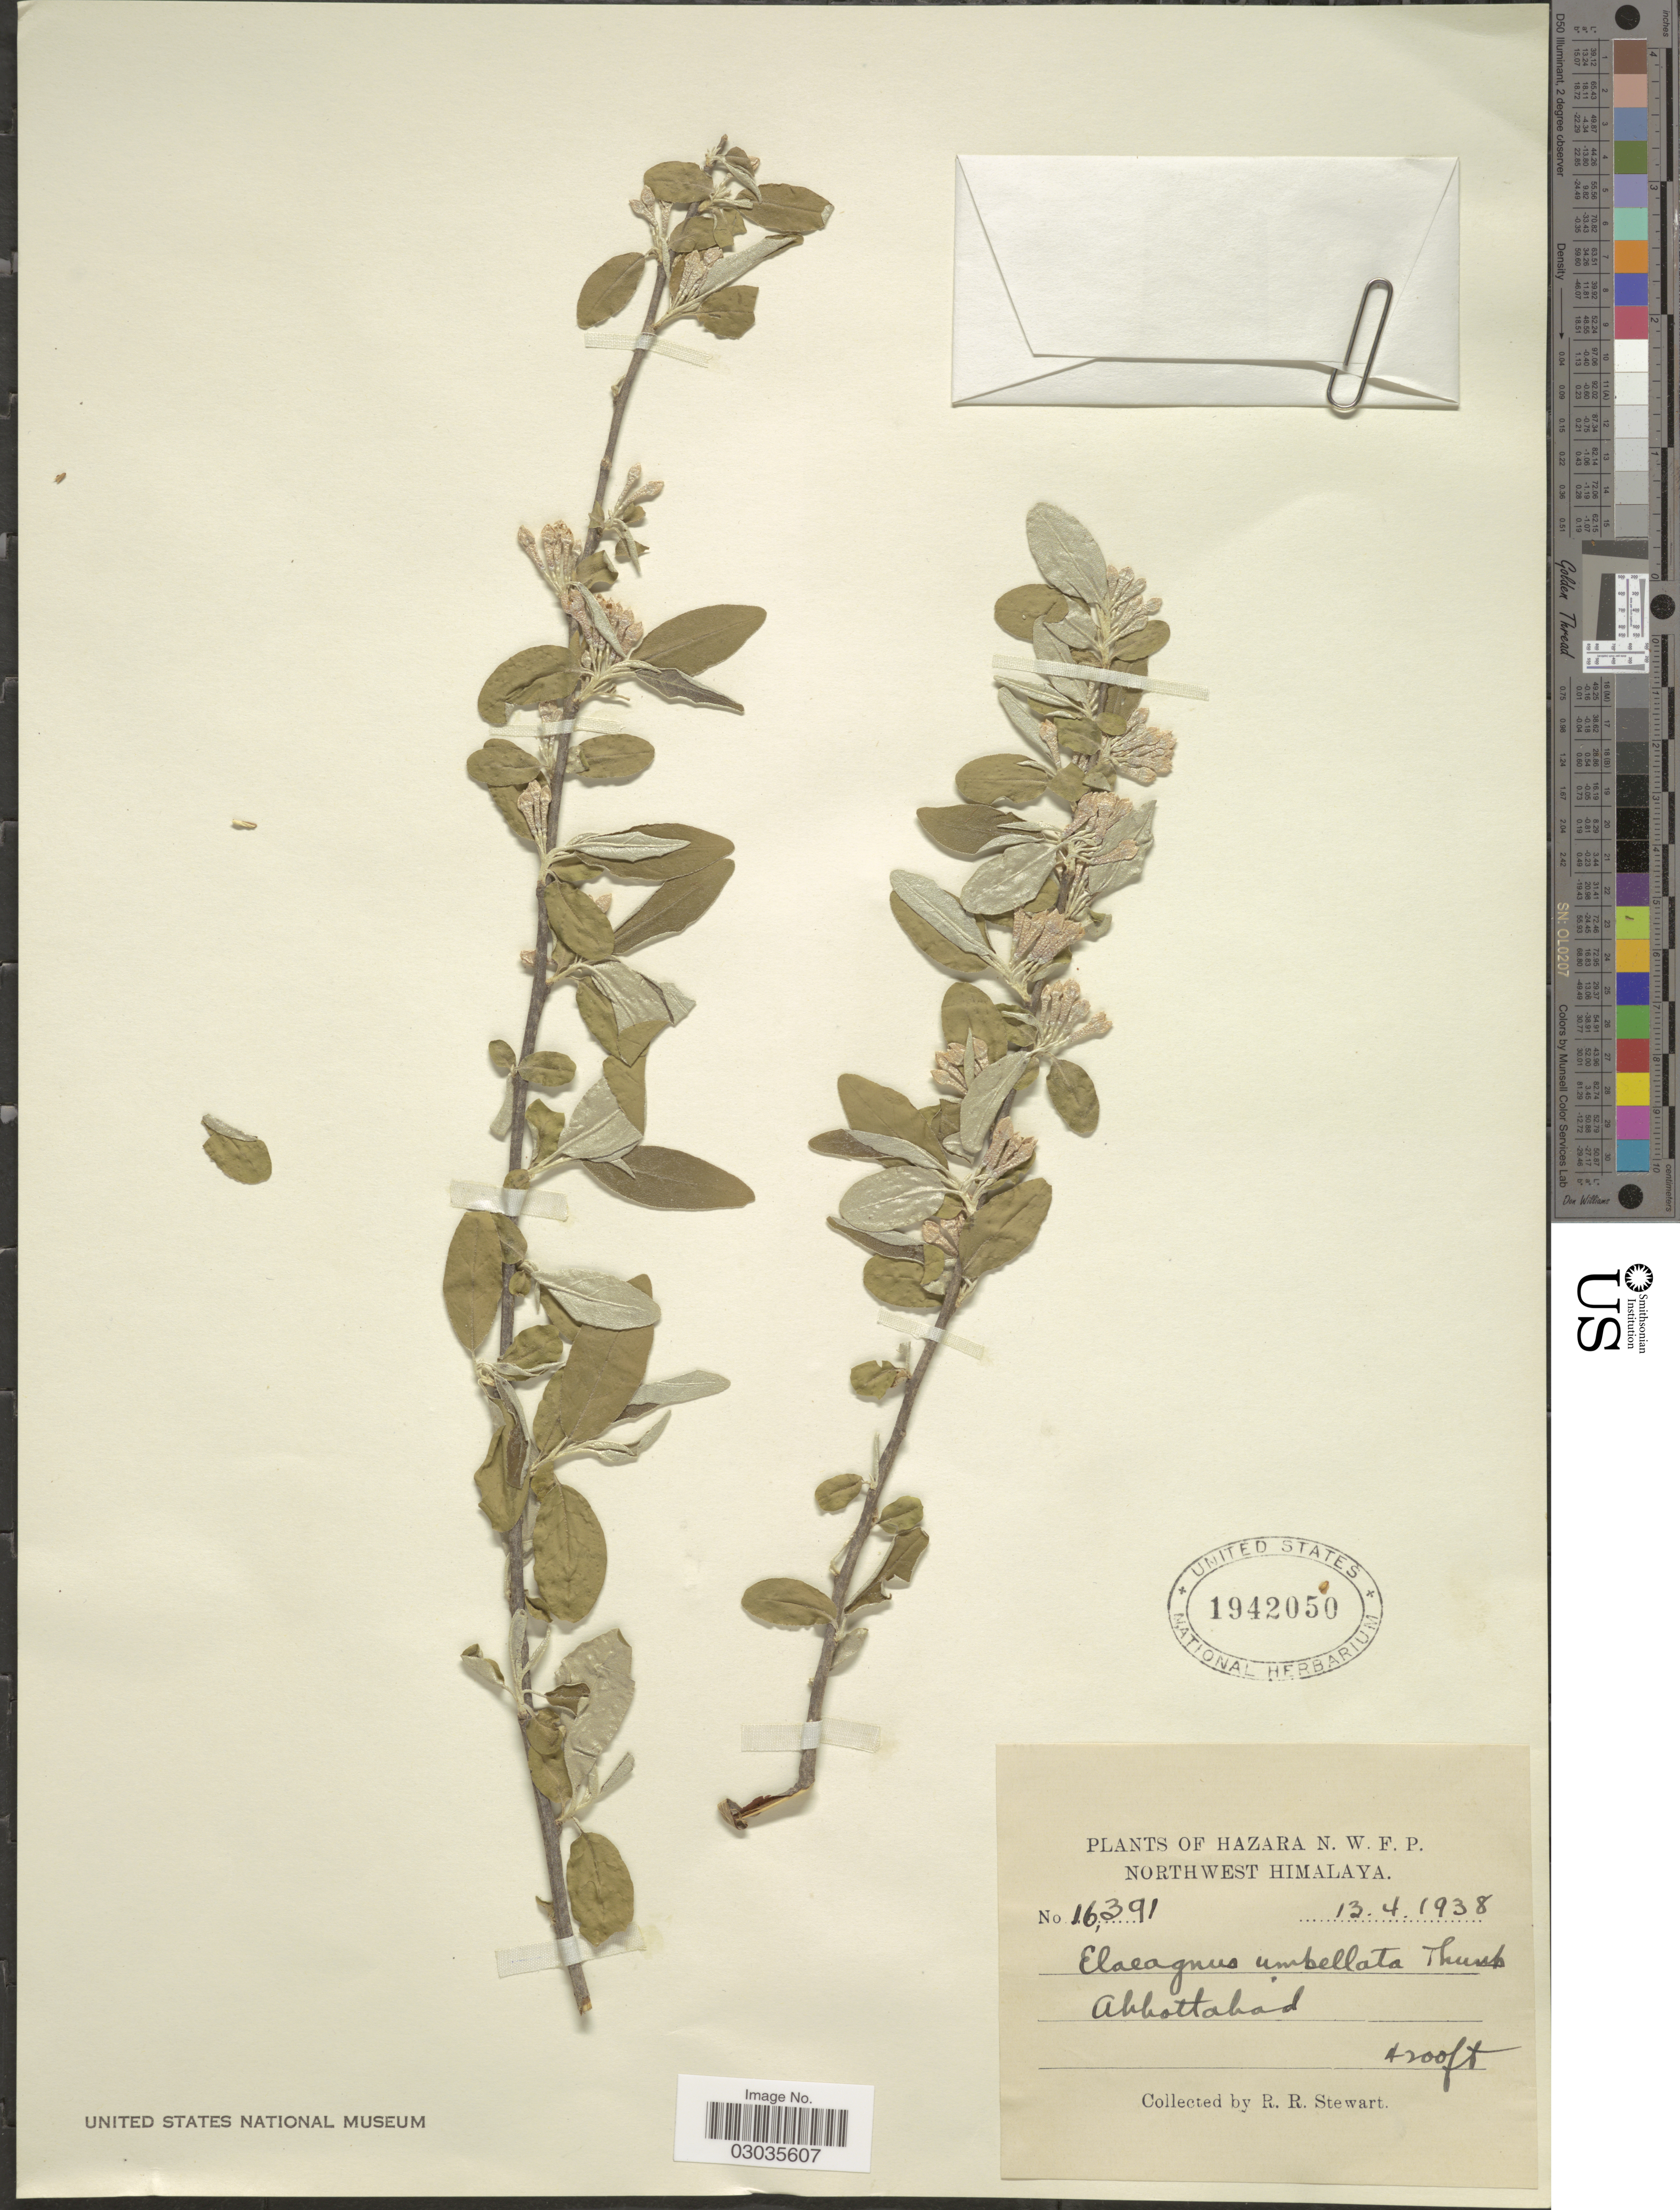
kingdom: Plantae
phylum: Tracheophyta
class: Magnoliopsida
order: Rosales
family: Elaeagnaceae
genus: Elaeagnus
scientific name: Elaeagnus umbellata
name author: Thunb.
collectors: R. Stewart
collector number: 16391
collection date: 1938-04-13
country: Pakistan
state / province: Khyber Pakhtunkhwa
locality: Hazara N. W. F. P. Northwest Himalaya. Abbottabad.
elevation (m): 1280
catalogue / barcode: US 1942050